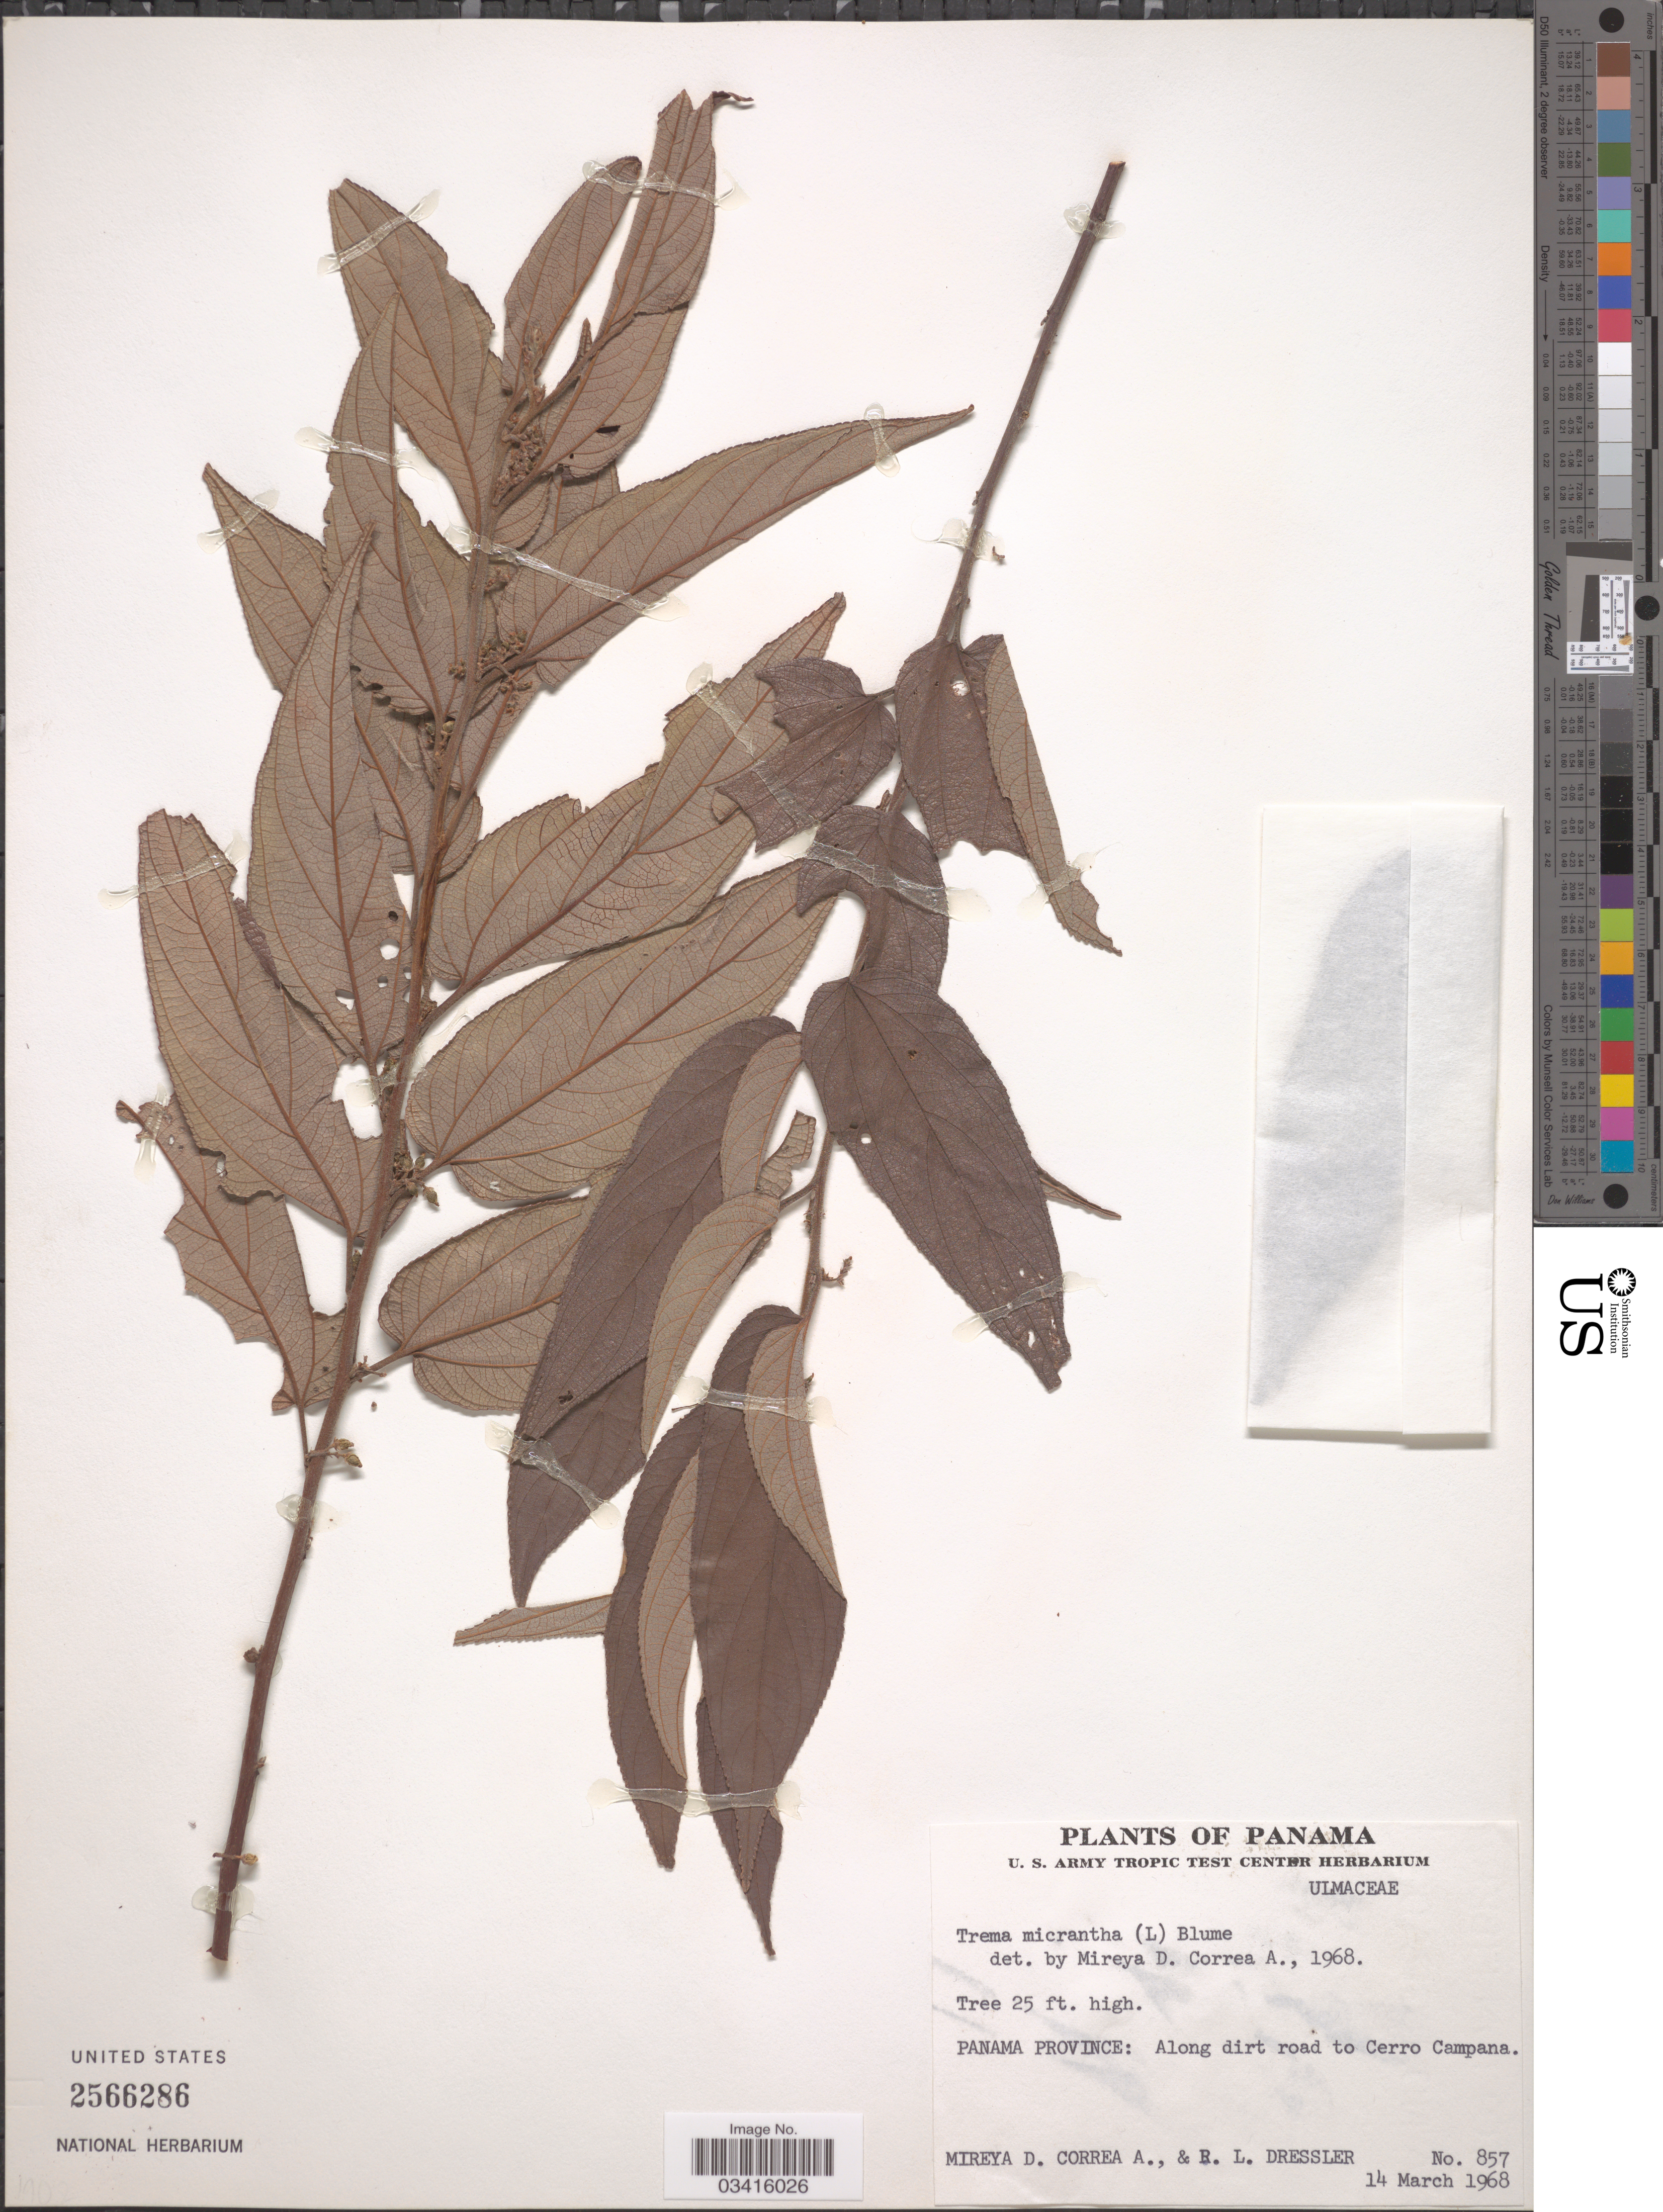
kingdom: Plantae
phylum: Tracheophyta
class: Magnoliopsida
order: Rosales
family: Cannabaceae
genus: Trema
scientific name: Trema micranthum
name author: (L.) Blume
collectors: M. D. Corrêa-A. & R. Dressler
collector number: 857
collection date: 1968-03-14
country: Panama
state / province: Panamá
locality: Along dirt road to Cerro Campana.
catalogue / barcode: US 2566286